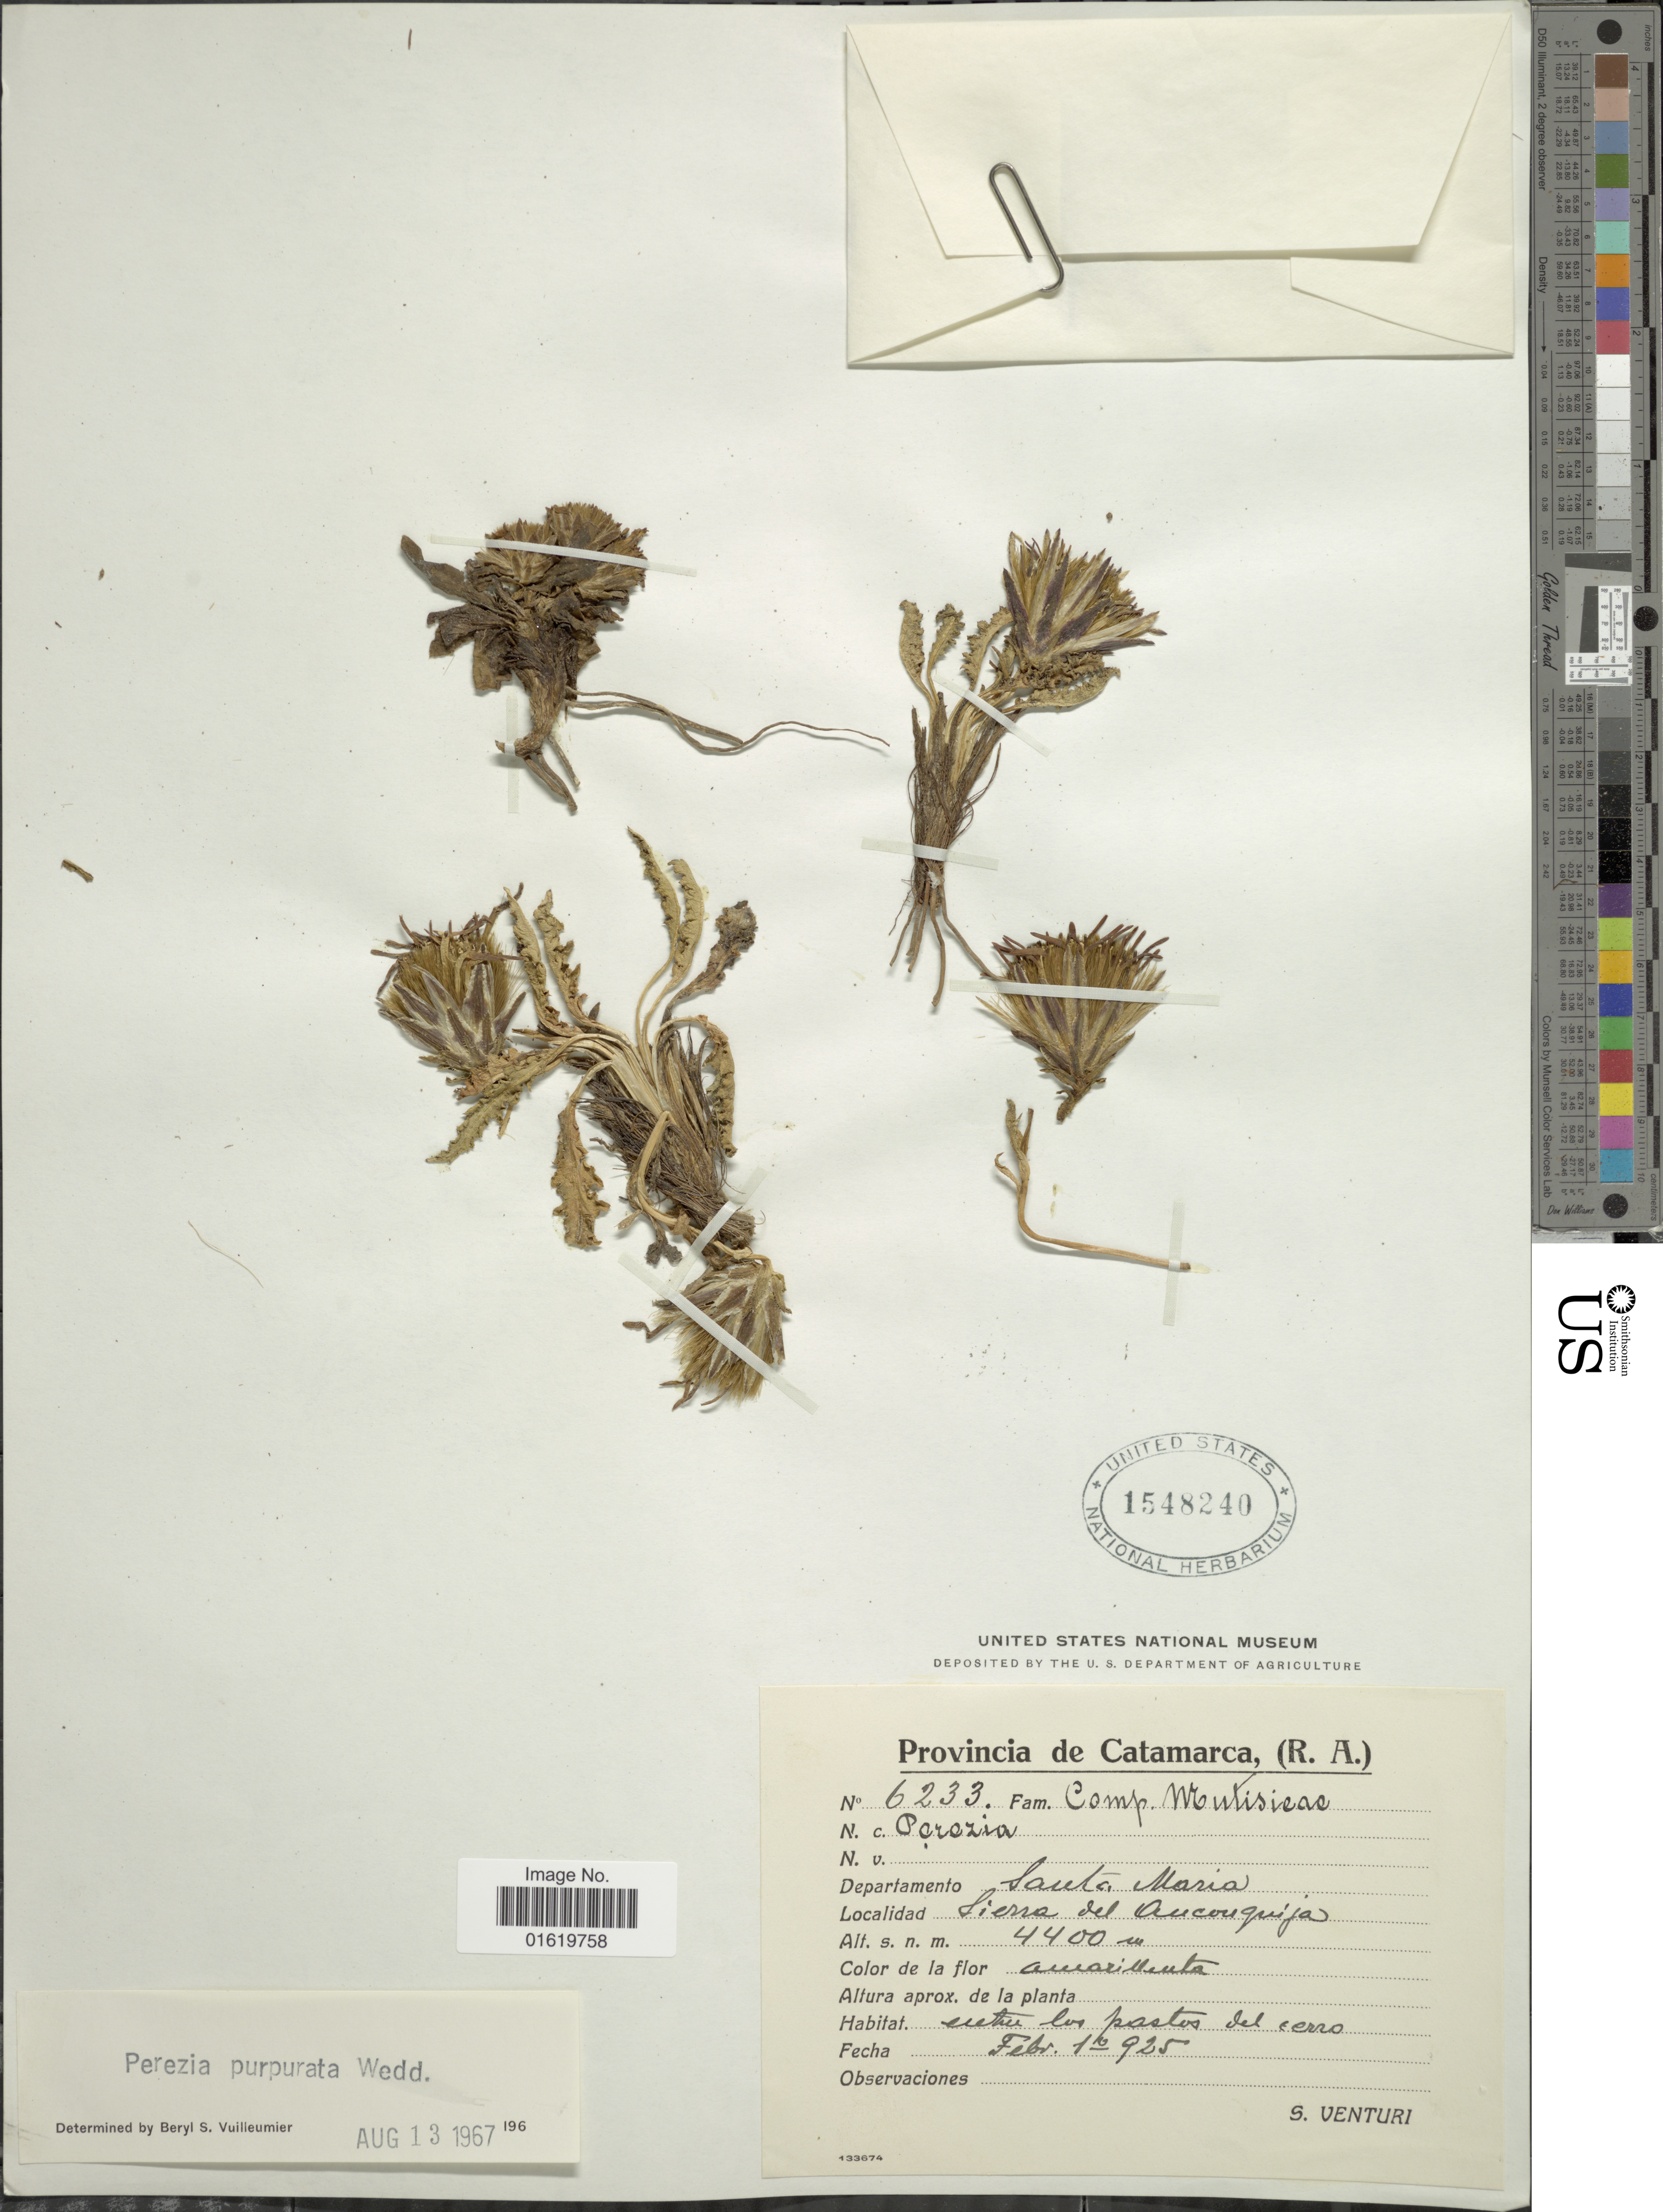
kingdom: Plantae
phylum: Tracheophyta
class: Magnoliopsida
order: Asterales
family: Asteraceae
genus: Perezia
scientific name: Perezia purpurata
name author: Wedd.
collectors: S. Venturi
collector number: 6233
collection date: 1925-02-01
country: Argentina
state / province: Catamarca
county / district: Santa Maria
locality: Sierra del Aconquija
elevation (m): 4400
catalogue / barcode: US 1548240